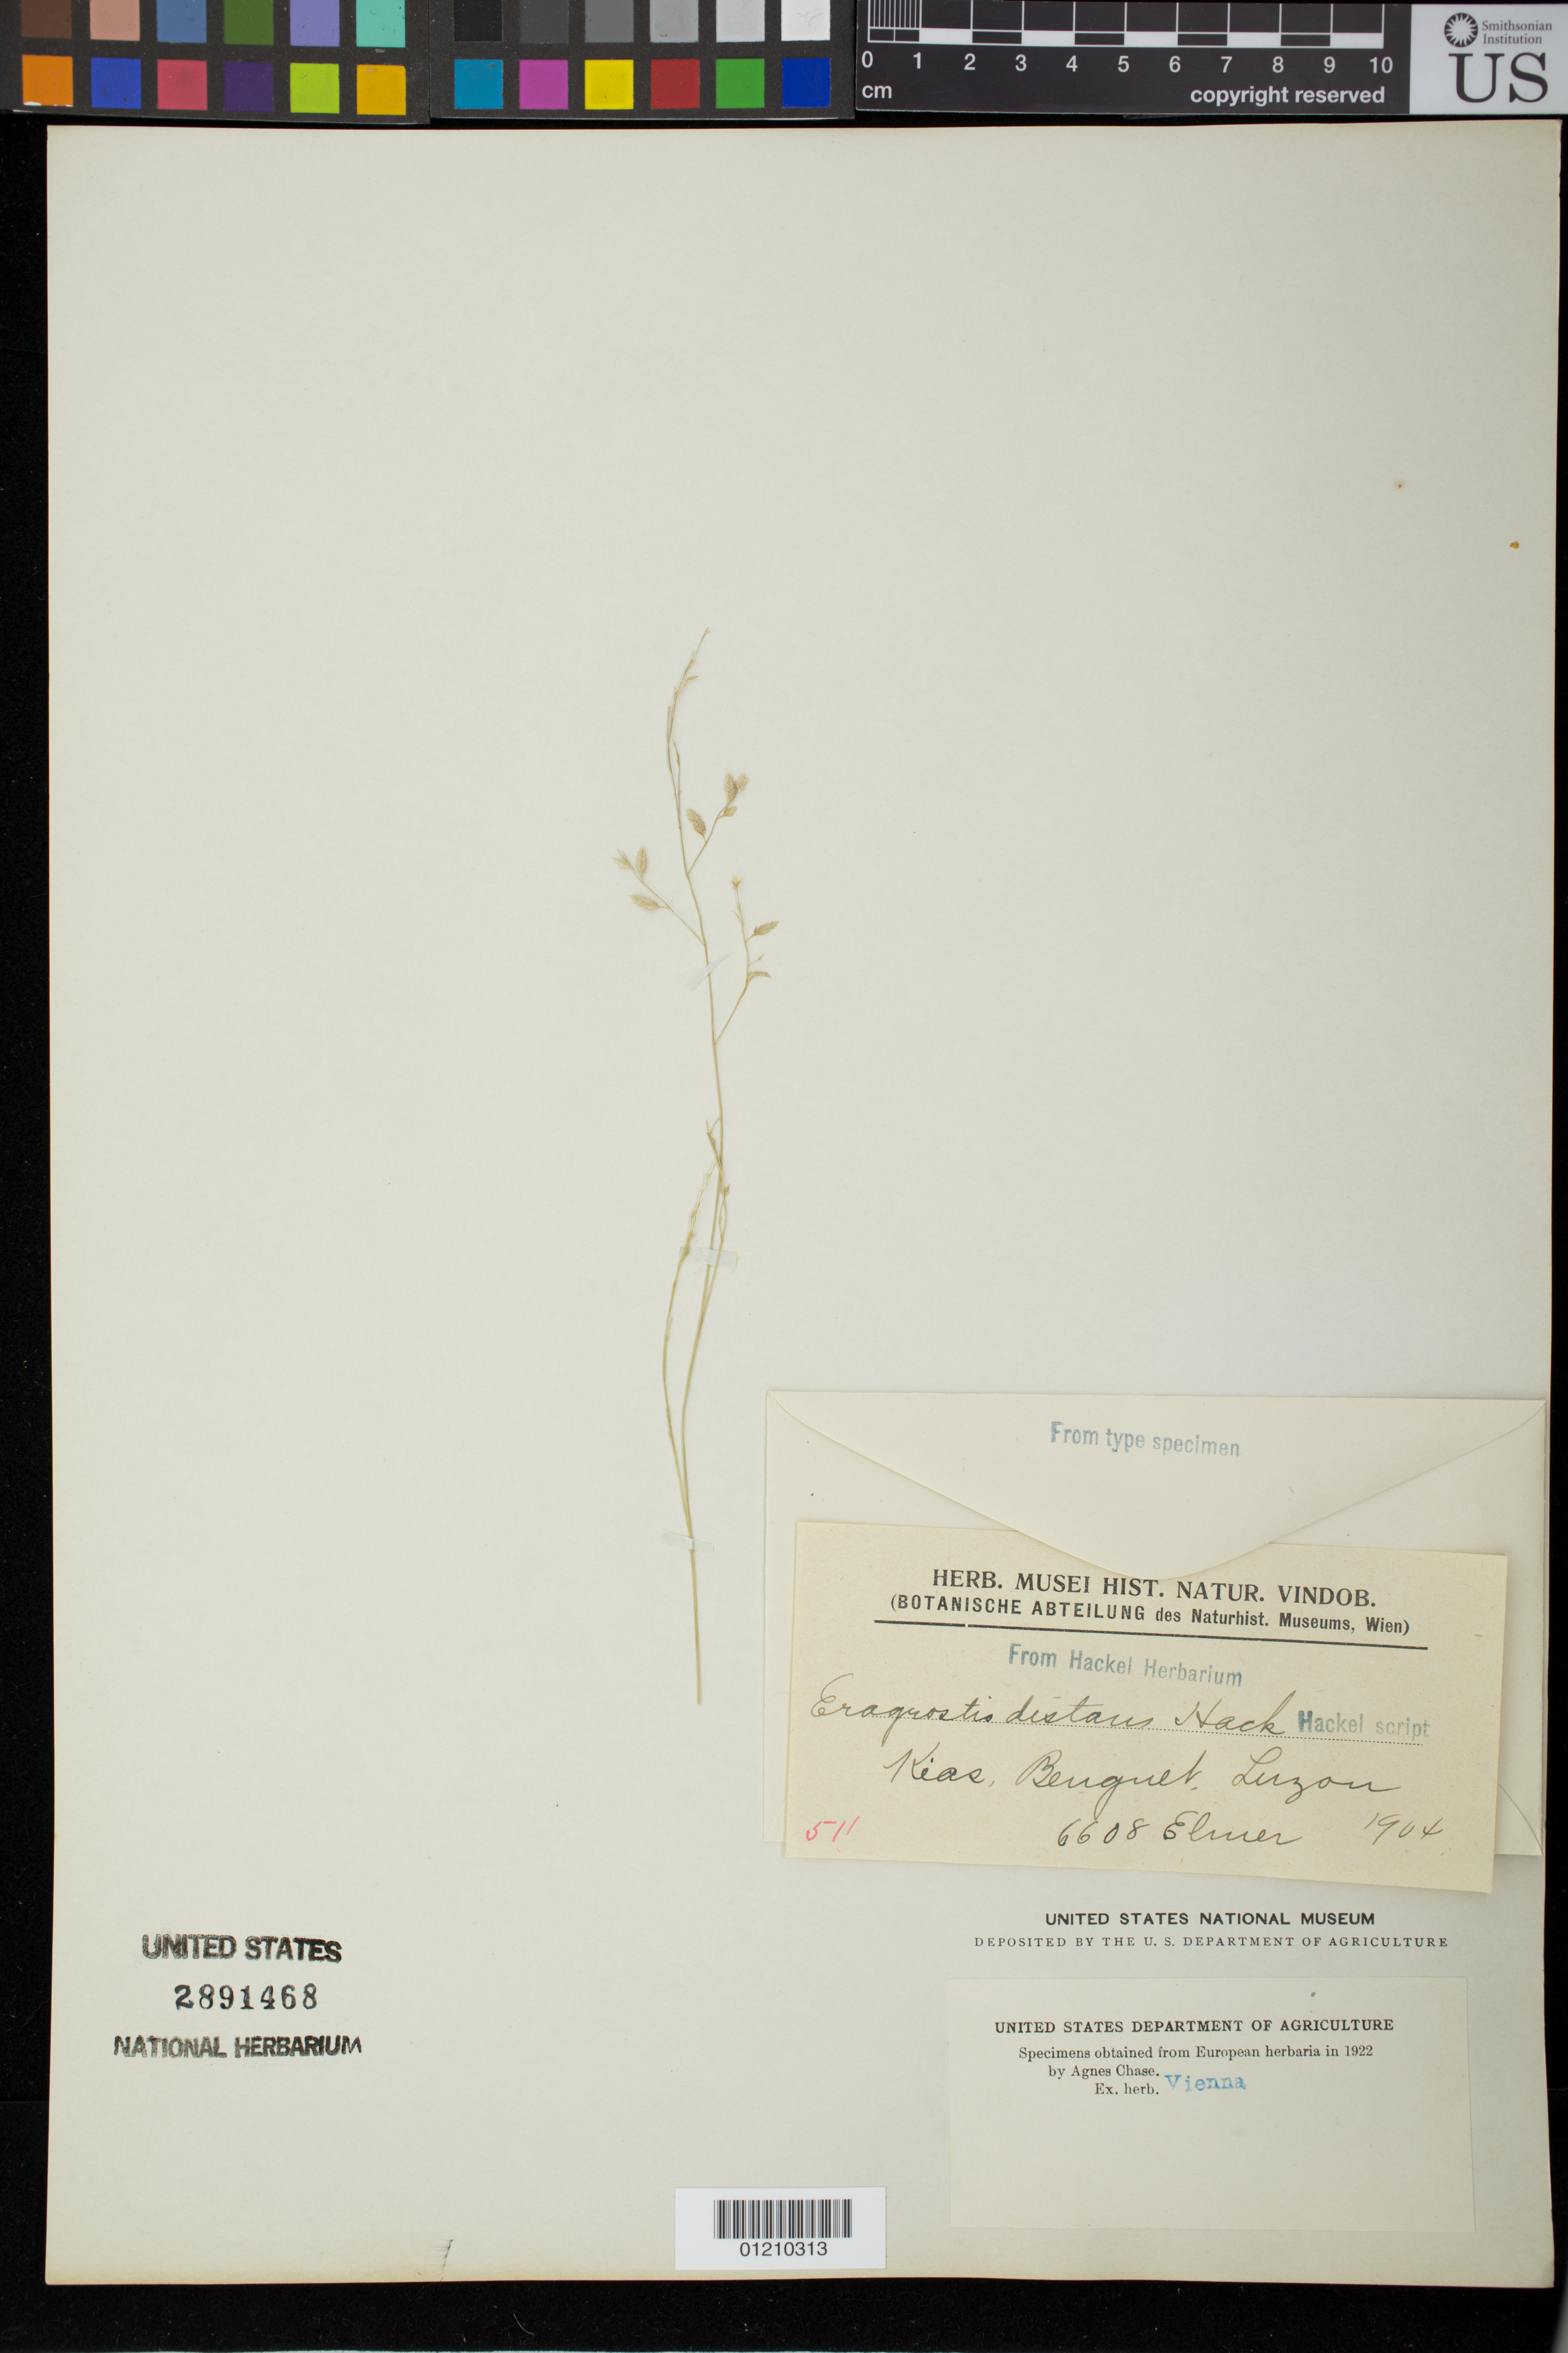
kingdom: Plantae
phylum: Tracheophyta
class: Liliopsida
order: Poales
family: Poaceae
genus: Eragrostis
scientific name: Eragrostis distans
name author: Hack.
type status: Type Collection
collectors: A. D. E. Elmer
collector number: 6608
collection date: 1904-06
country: Philippines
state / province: Cordillera (Administrative Region)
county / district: Benguet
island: Luzon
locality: Kias.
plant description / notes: Fragmentary material of type specimen ex herb. Vienna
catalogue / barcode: US 2891468